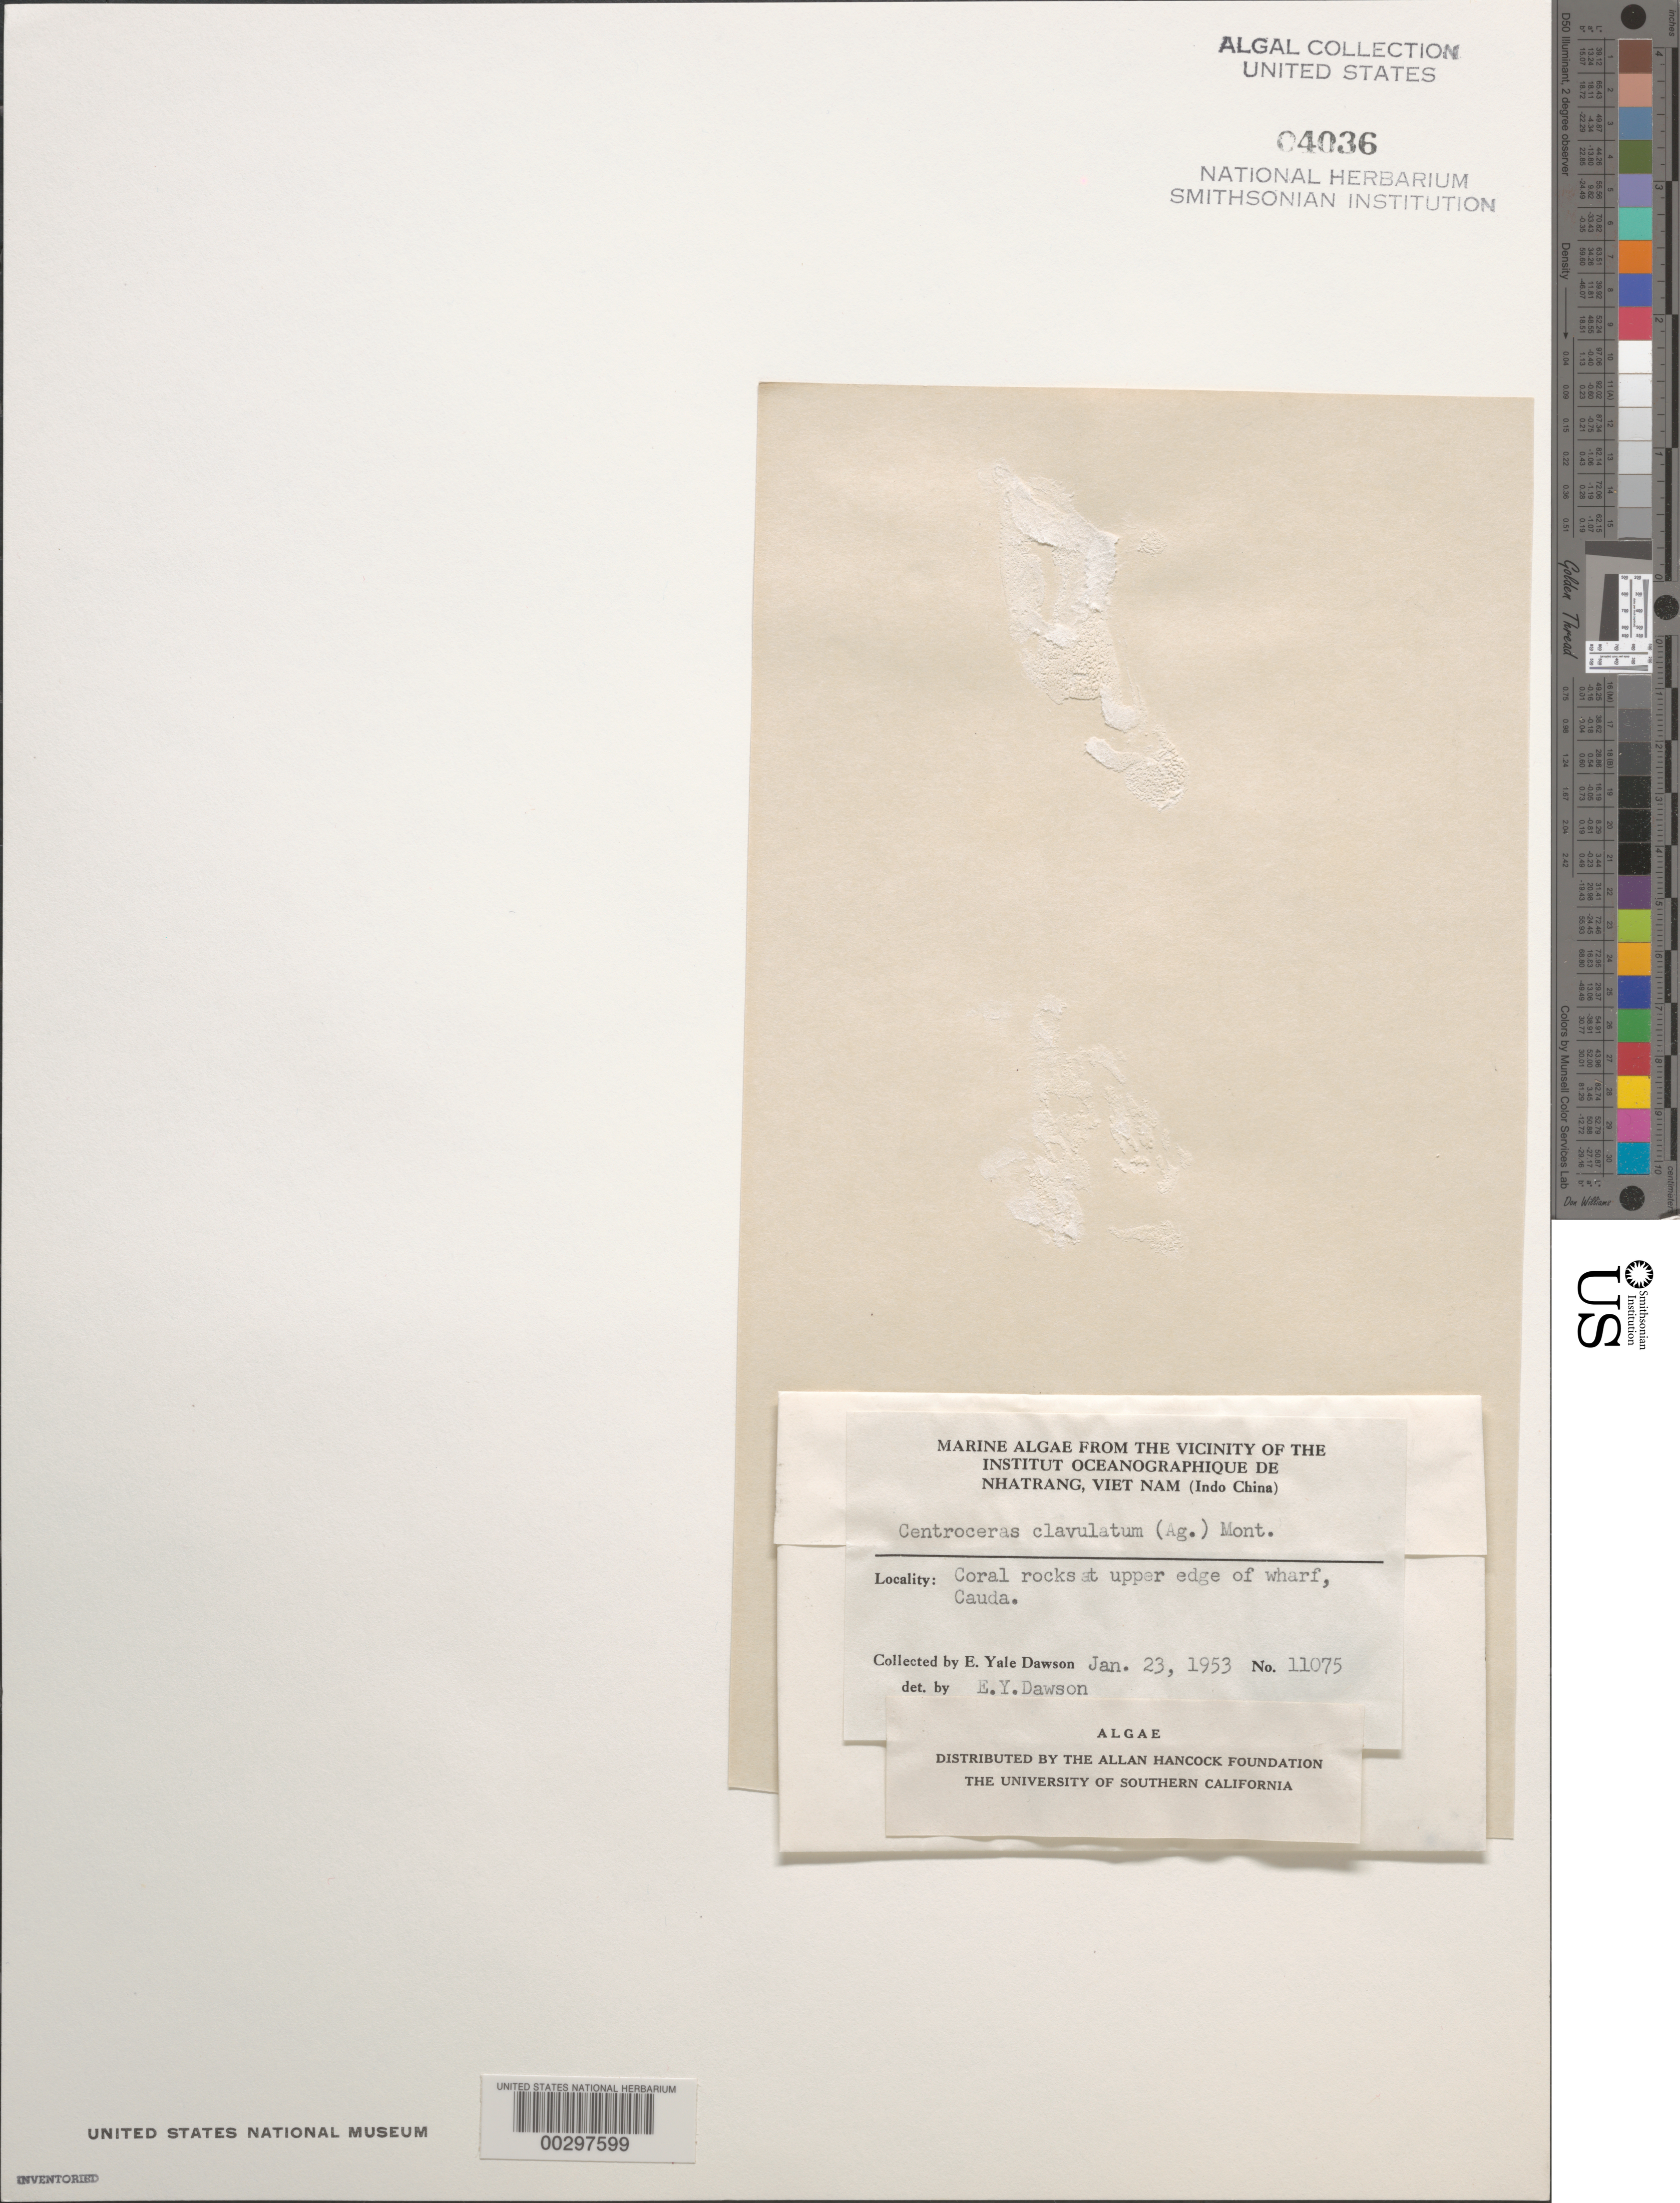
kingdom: Plantae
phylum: Rhodophyta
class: Florideophyceae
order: Ceramiales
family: Ceramiaceae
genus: Centroceras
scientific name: Centroceras clavulatum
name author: (C. Agardh) Mont.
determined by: Dawson, E. Y.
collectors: E. Y. Dawson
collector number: EYD 11075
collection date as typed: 23 Jan 1953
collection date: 1953-01-23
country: Vietnam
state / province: Phu Khanh Province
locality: Cau Da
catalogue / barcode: US 4036